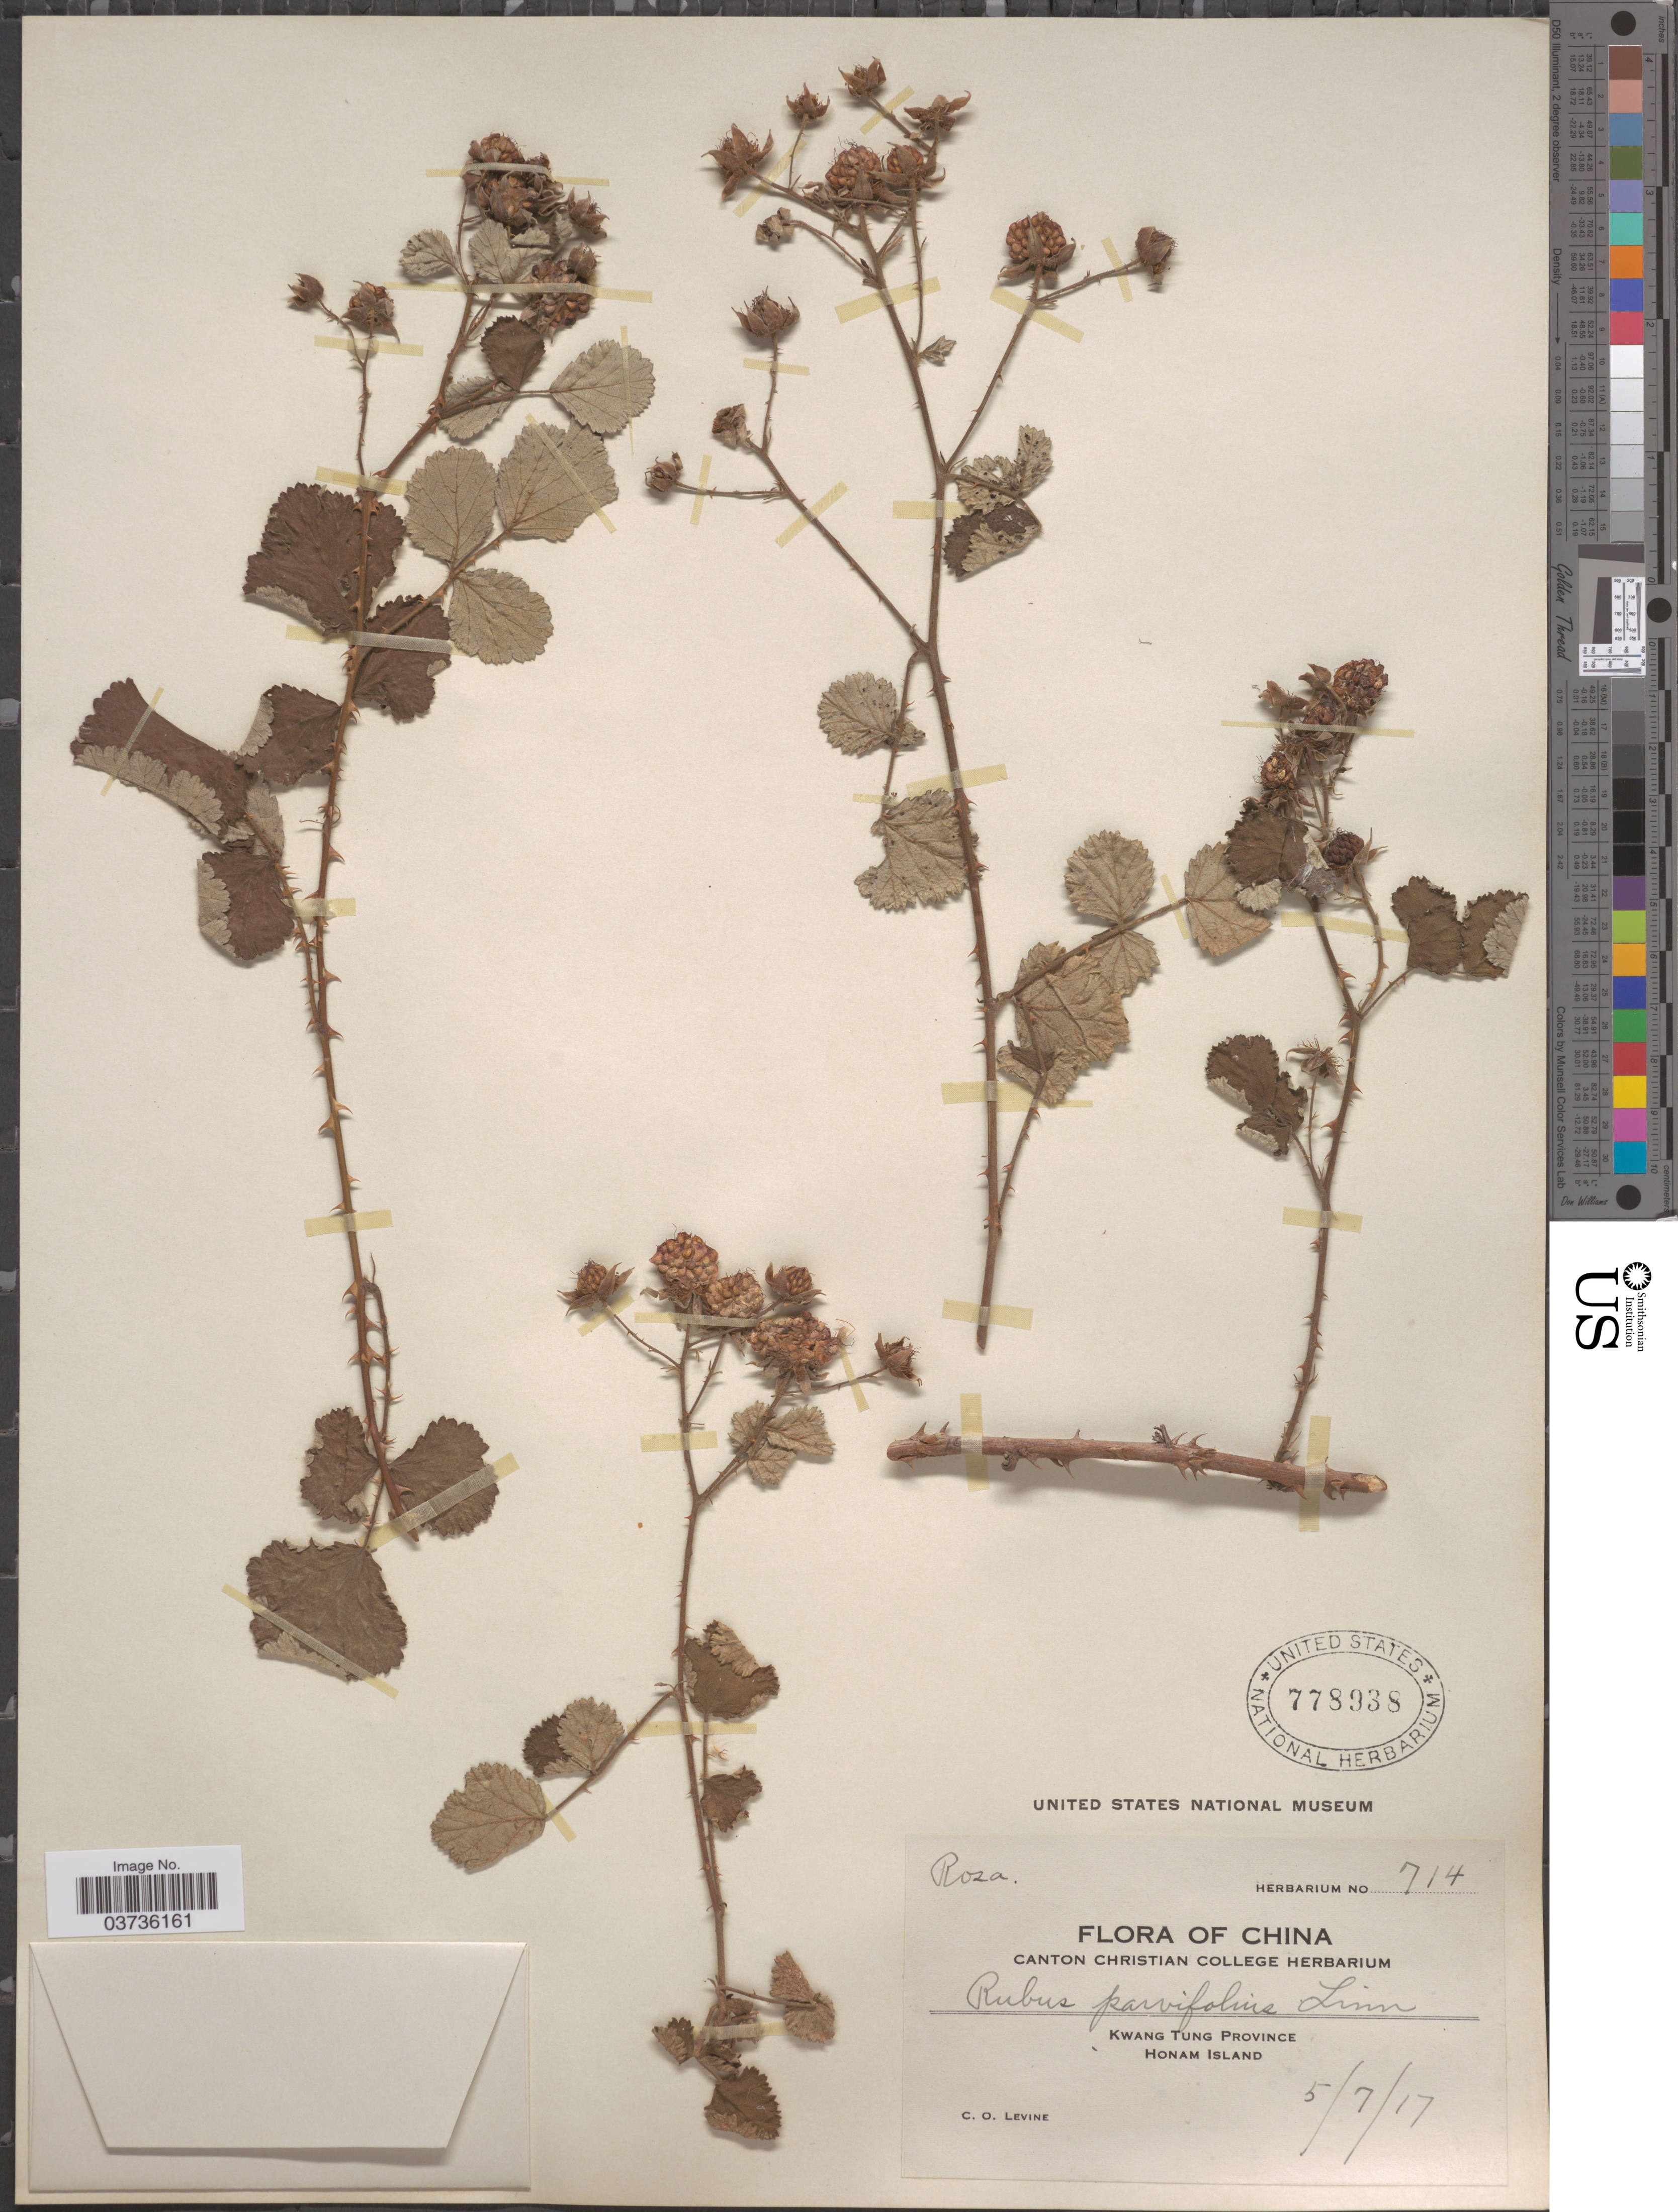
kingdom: Plantae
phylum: Tracheophyta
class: Magnoliopsida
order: Rosales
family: Rosaceae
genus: Rubus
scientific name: Rubus parvifolius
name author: L.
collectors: C. O. Levine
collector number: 714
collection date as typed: Transcribed d/m/y: 5/7/17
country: China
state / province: Guangdong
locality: Kwang Tung Province, Honam Island.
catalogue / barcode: US 778938